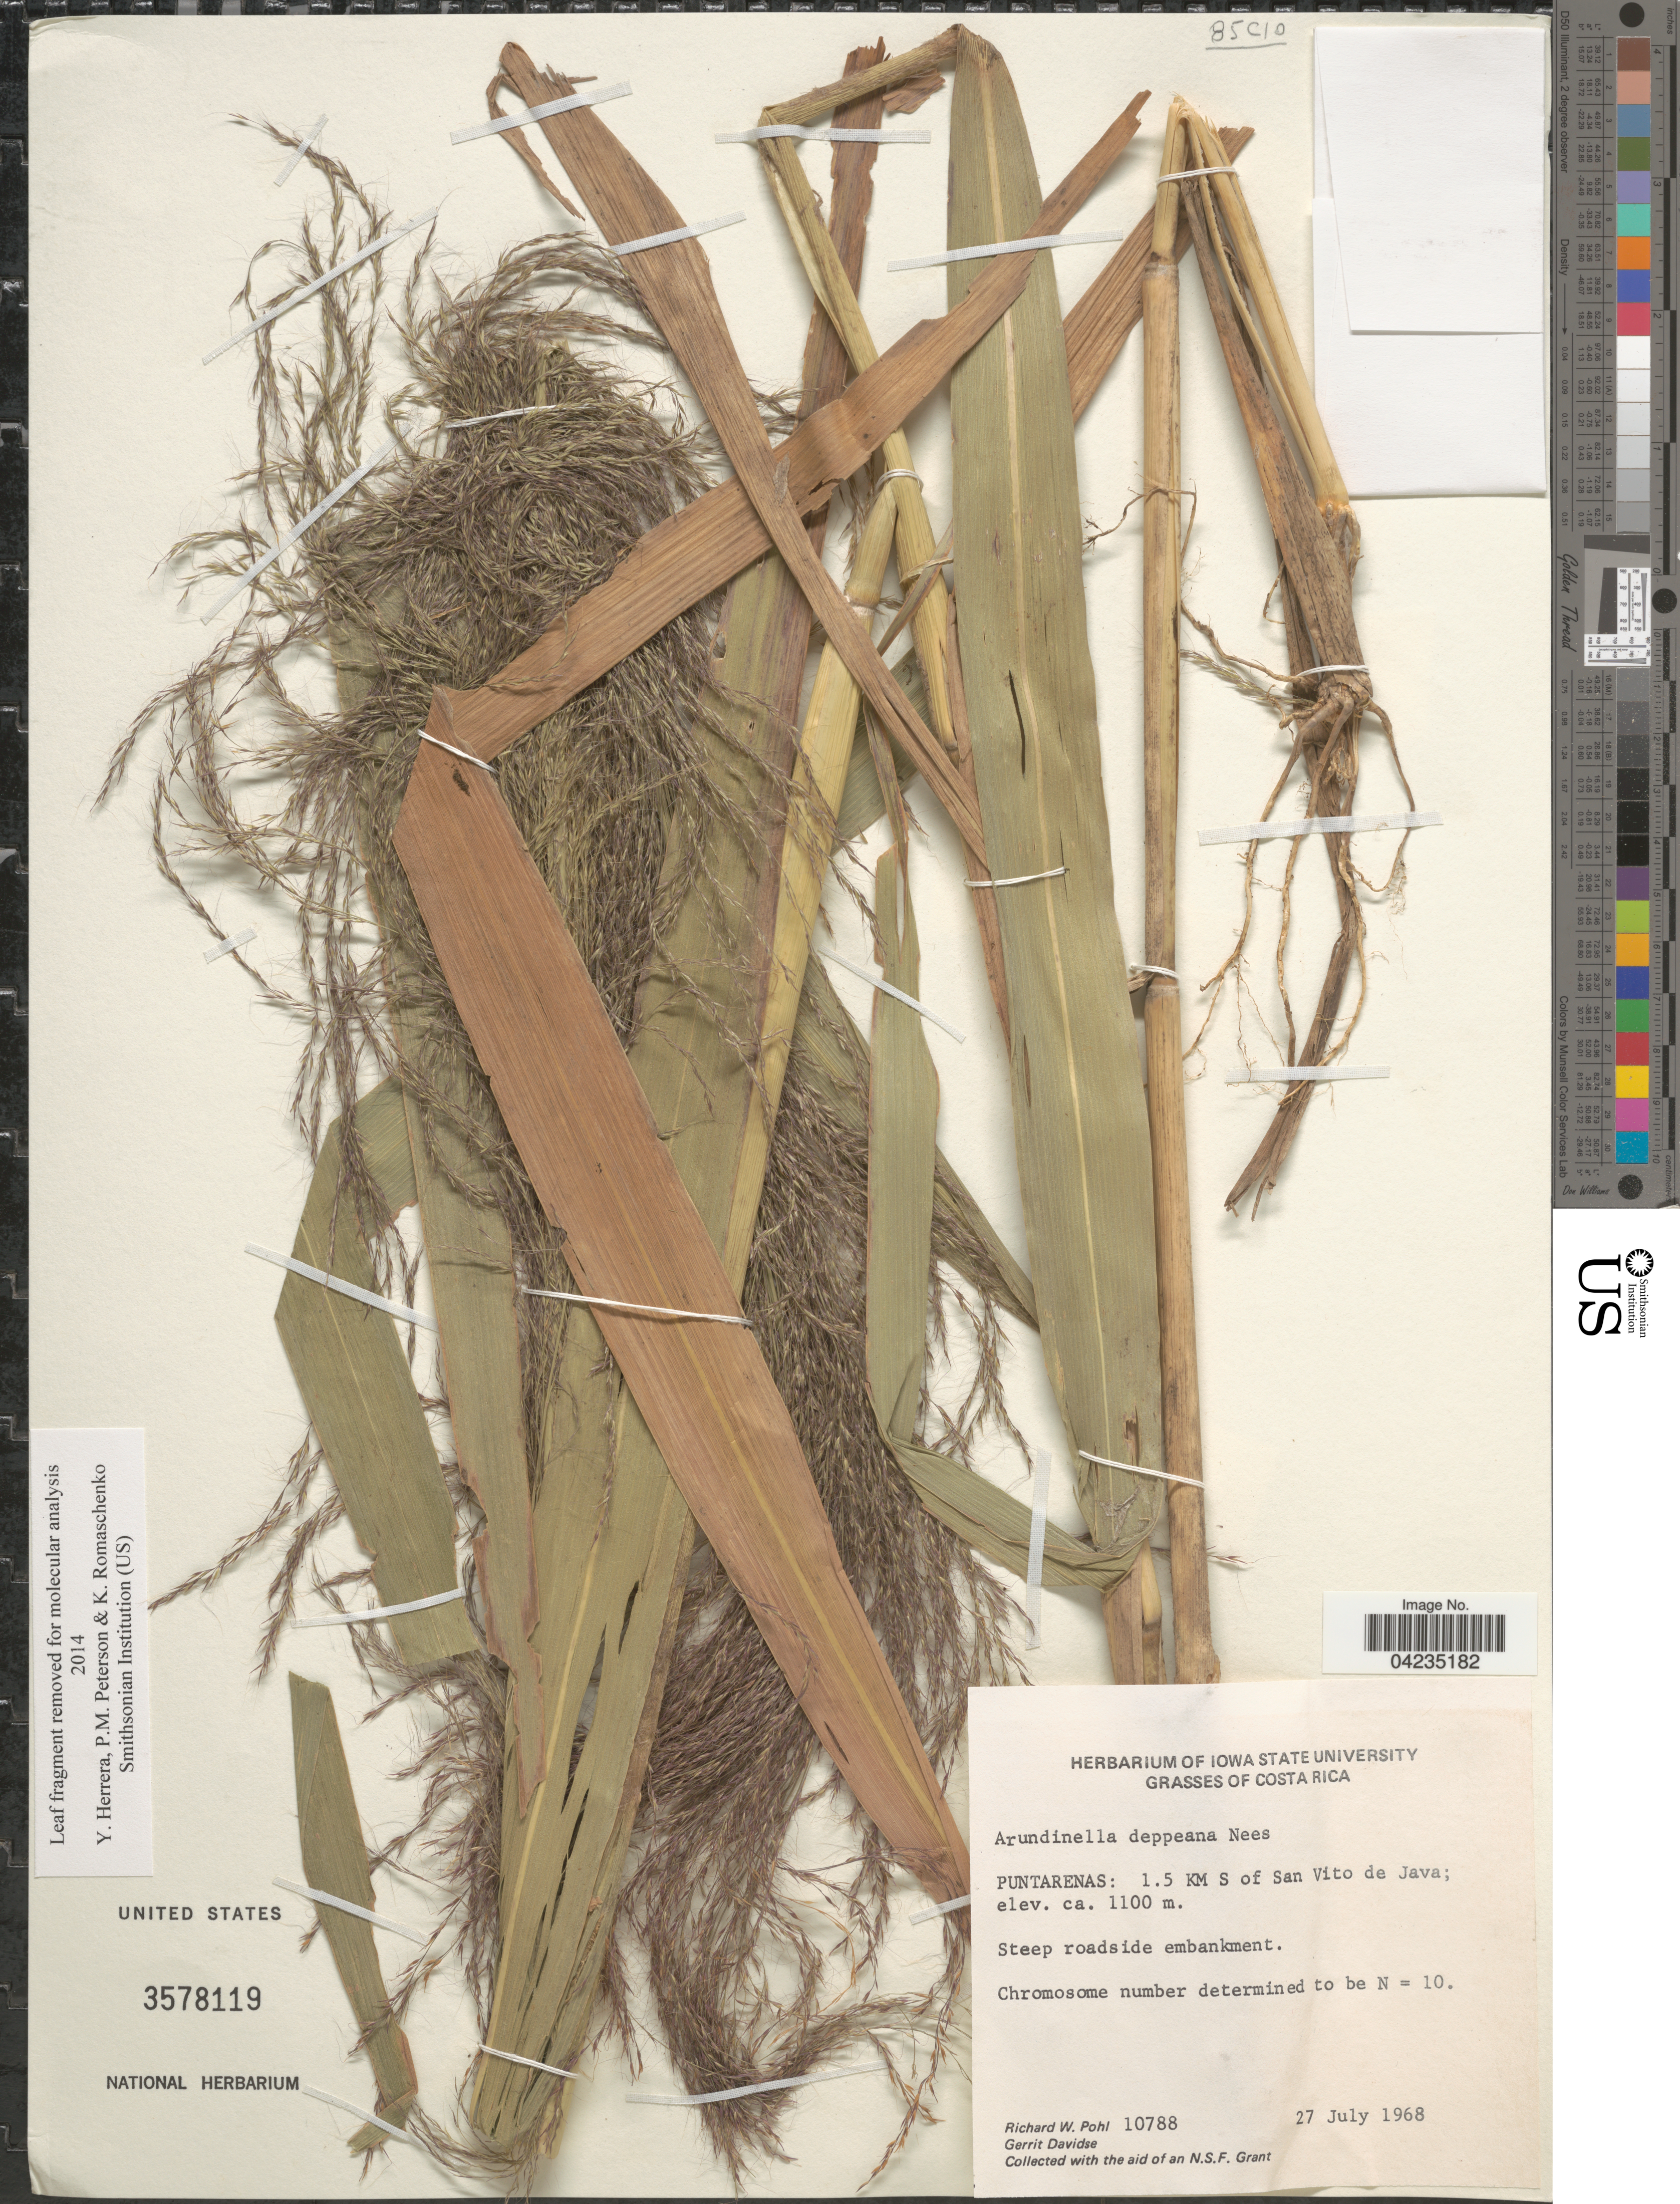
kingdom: Plantae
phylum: Tracheophyta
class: Liliopsida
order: Poales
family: Poaceae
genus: Arundinella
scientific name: Arundinella deppeana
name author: Nees ex Steud.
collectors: R. W. Pohl & G. Davidse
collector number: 10788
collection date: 1968-07-27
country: Costa Rica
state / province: Puntarenas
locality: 1.5 KM S of San Vito de Java.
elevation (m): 1100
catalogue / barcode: US 3578119